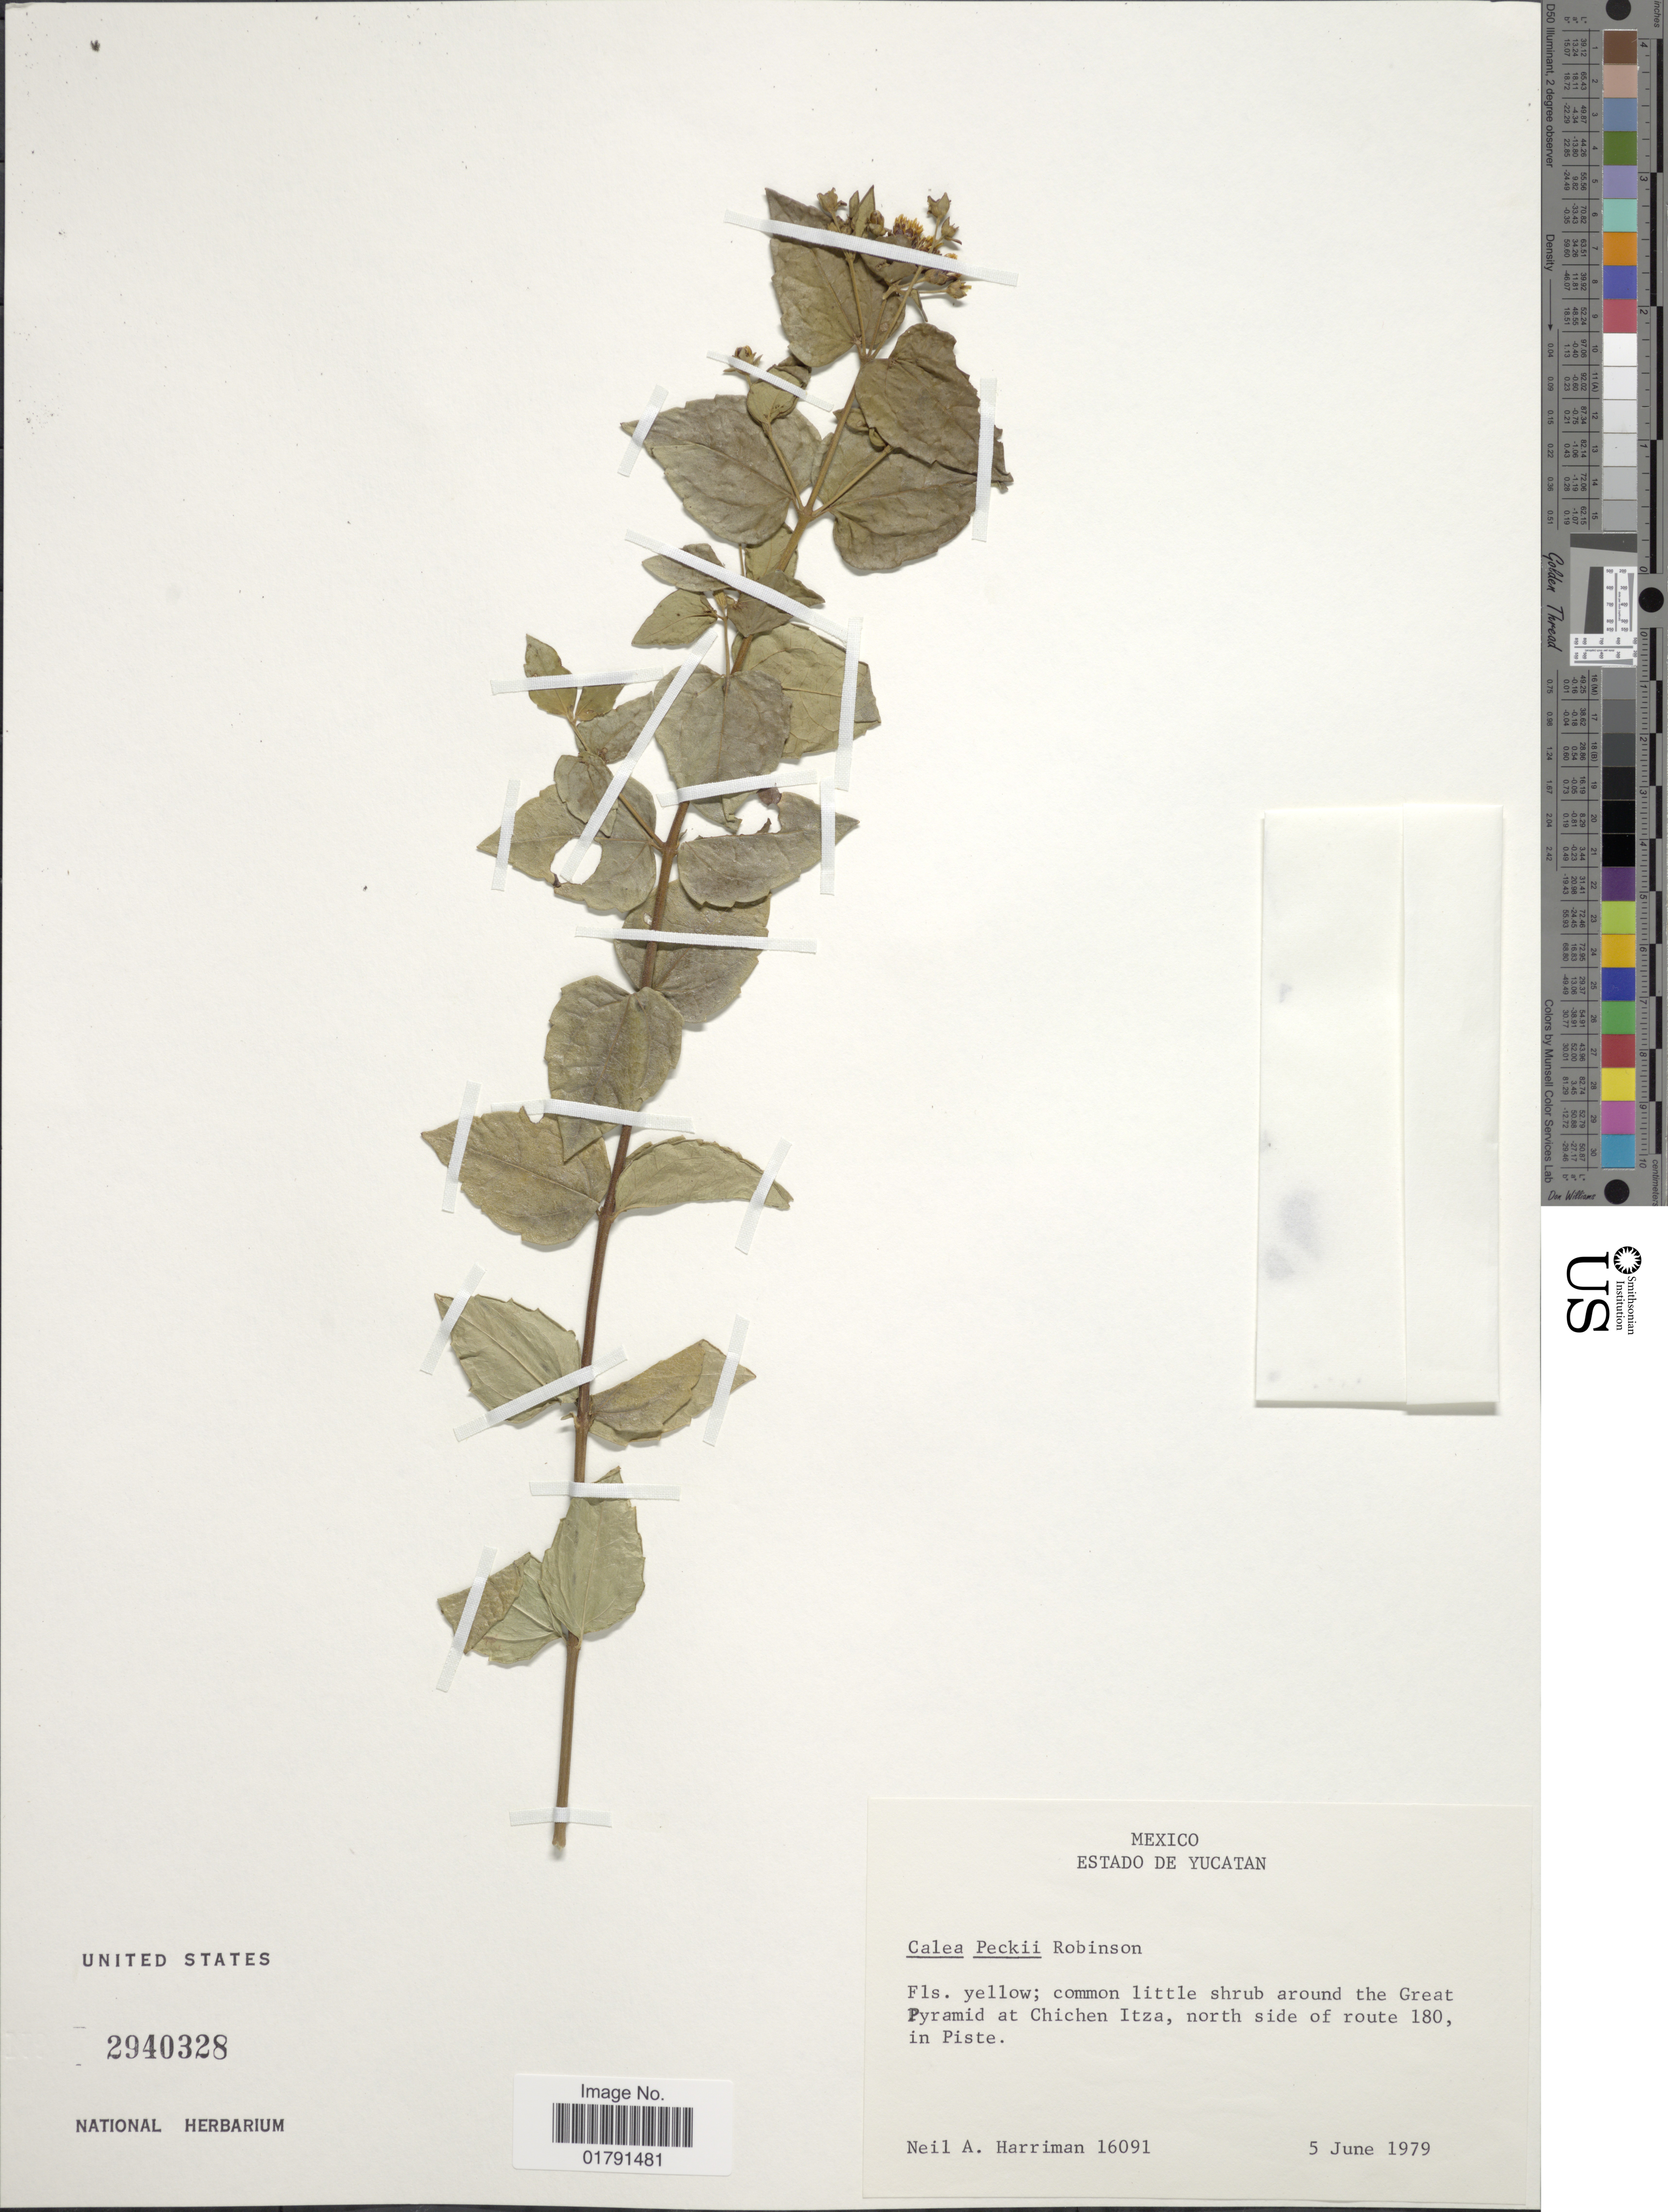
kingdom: Plantae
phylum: Tracheophyta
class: Magnoliopsida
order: Asterales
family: Asteraceae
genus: Calea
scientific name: Calea trichotoma var. peckii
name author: Wussow &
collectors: N. A. Harriman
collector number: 16091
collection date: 1979-06-05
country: Mexico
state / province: Yucatán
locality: Around the Great Pyramid at Chichen Itza, north side of route 180, in Piste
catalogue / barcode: US 2940328